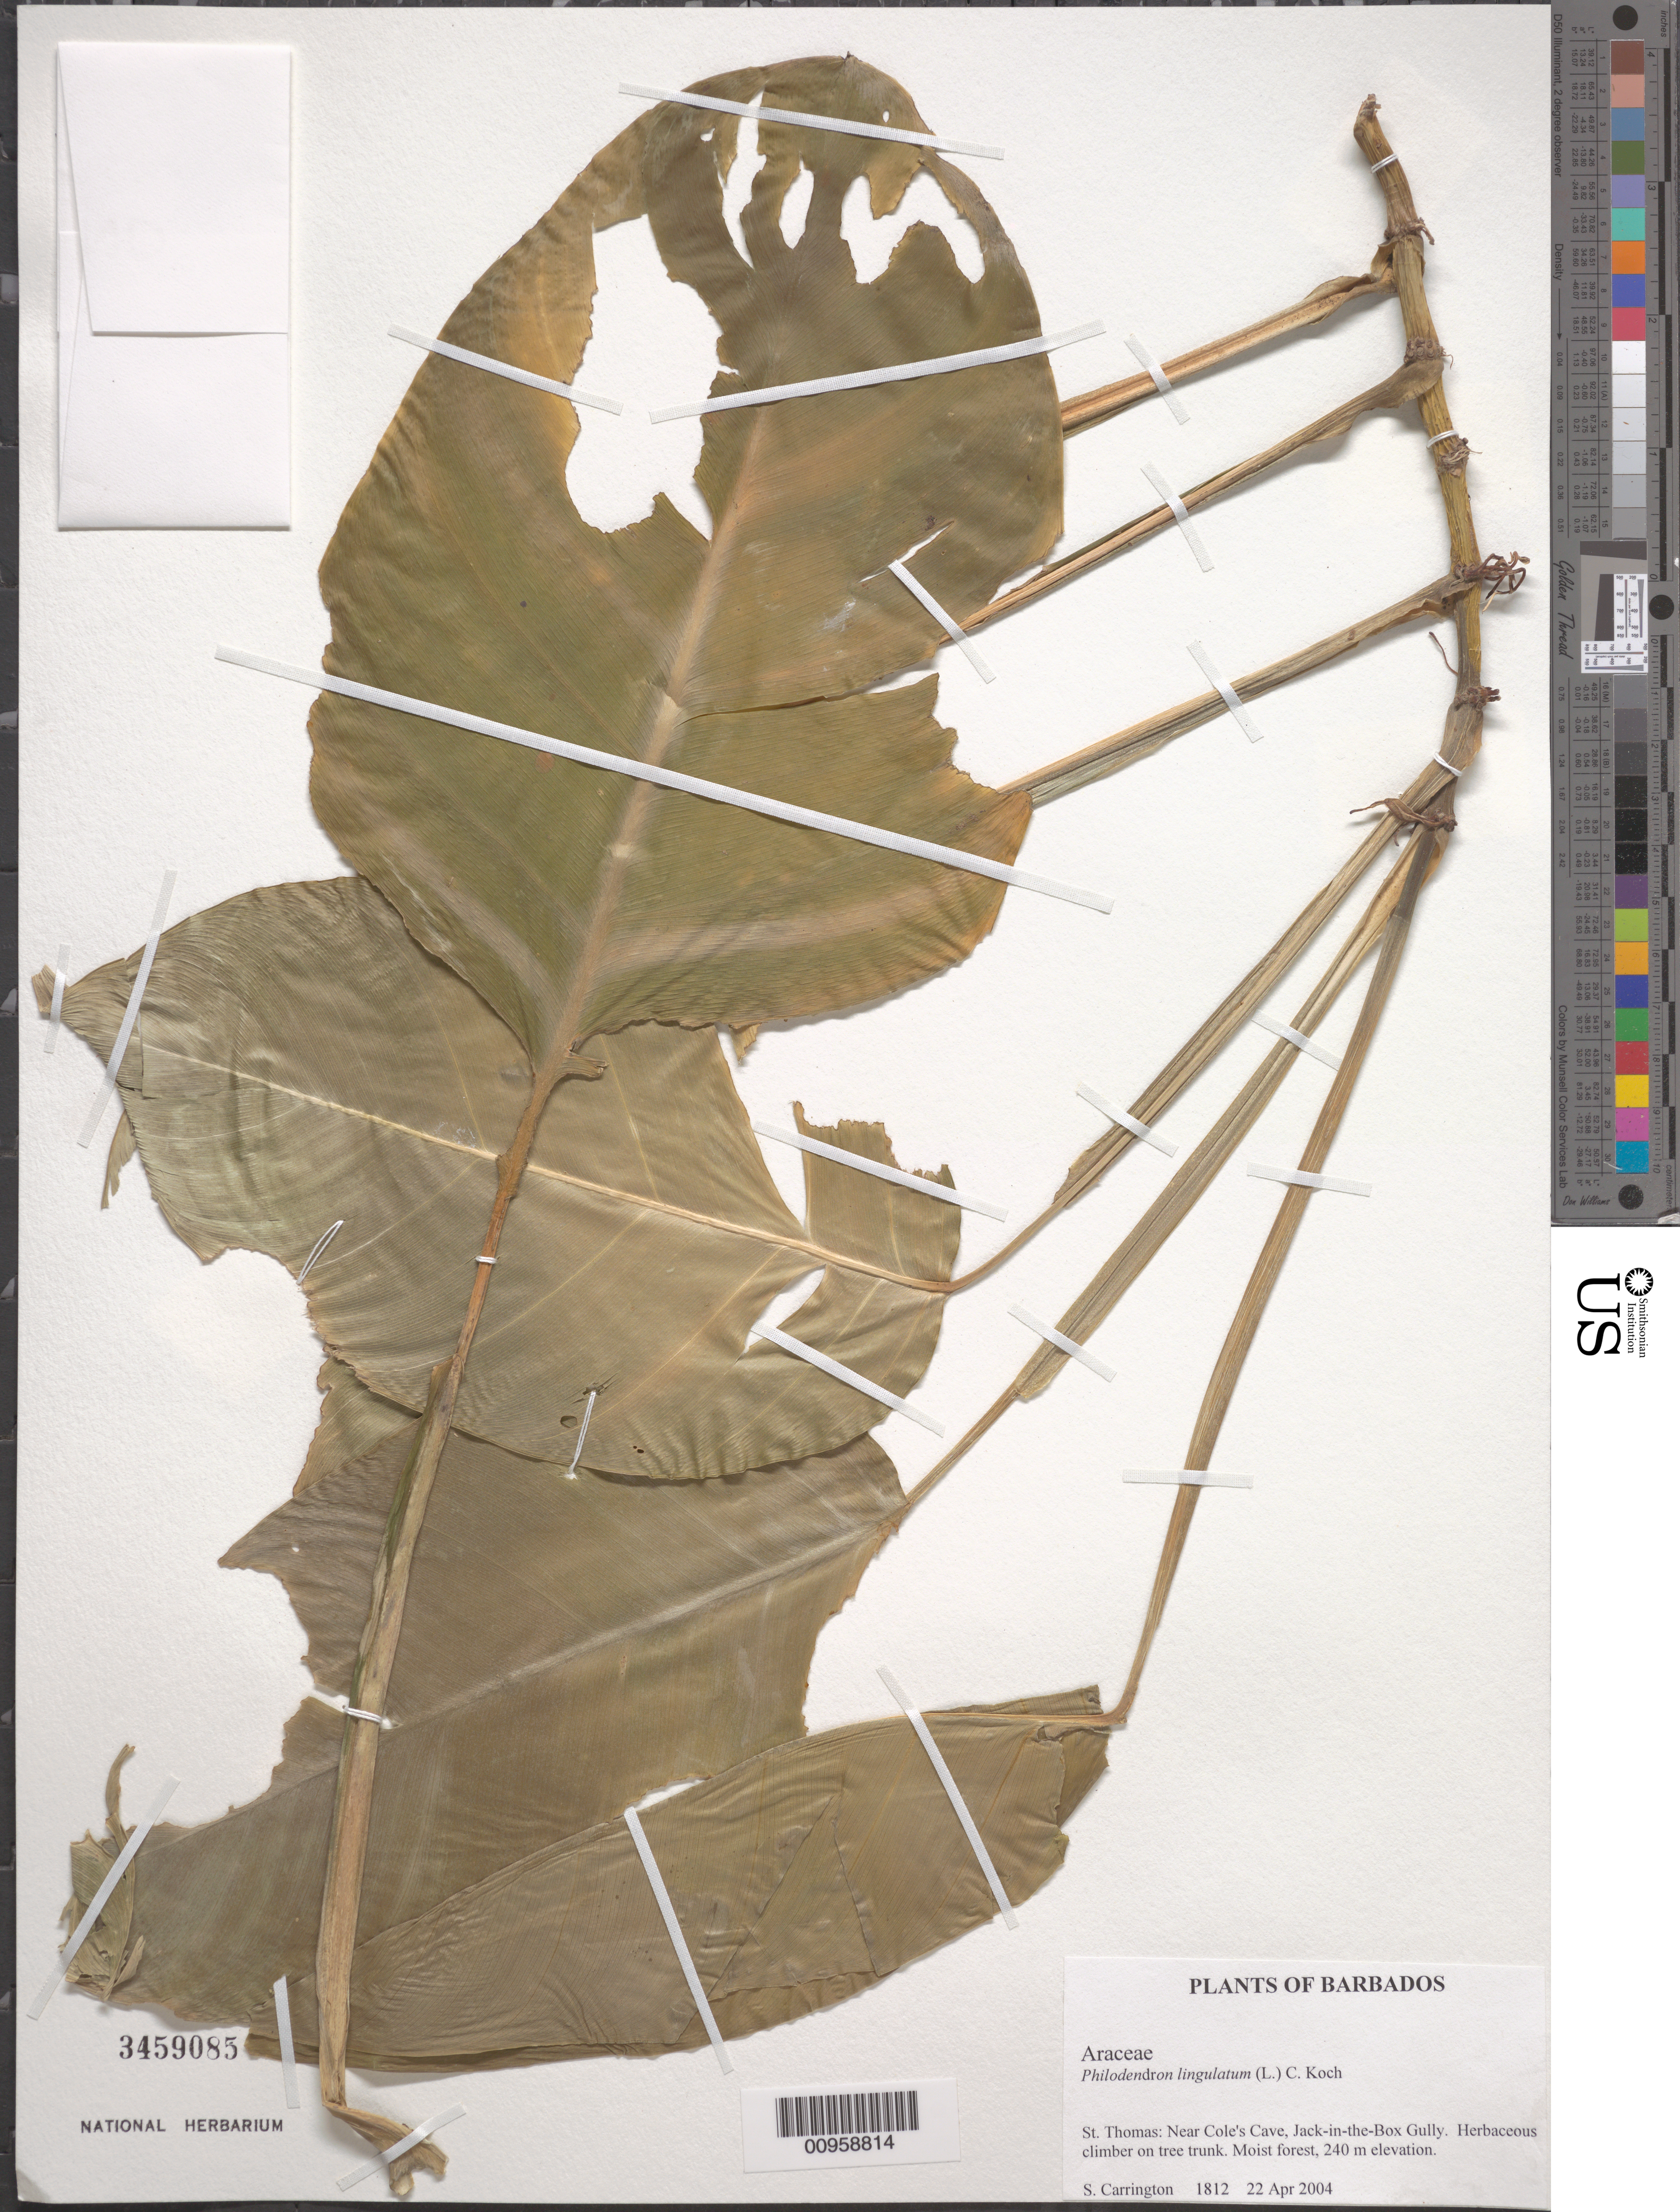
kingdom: Plantae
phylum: Tracheophyta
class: Liliopsida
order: Alismatales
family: Araceae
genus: Philodendron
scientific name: Philodendron lingulatum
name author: (L.) K. Koch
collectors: C. M. S. Carrington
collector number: SC 1812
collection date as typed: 22 Apr 2004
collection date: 2004-04-22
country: Barbados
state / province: Saint Thomas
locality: Near Cole's Cave, Jack-in-the-Box Gully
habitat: On tree trunk in moist forest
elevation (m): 240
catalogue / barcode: US 3459085